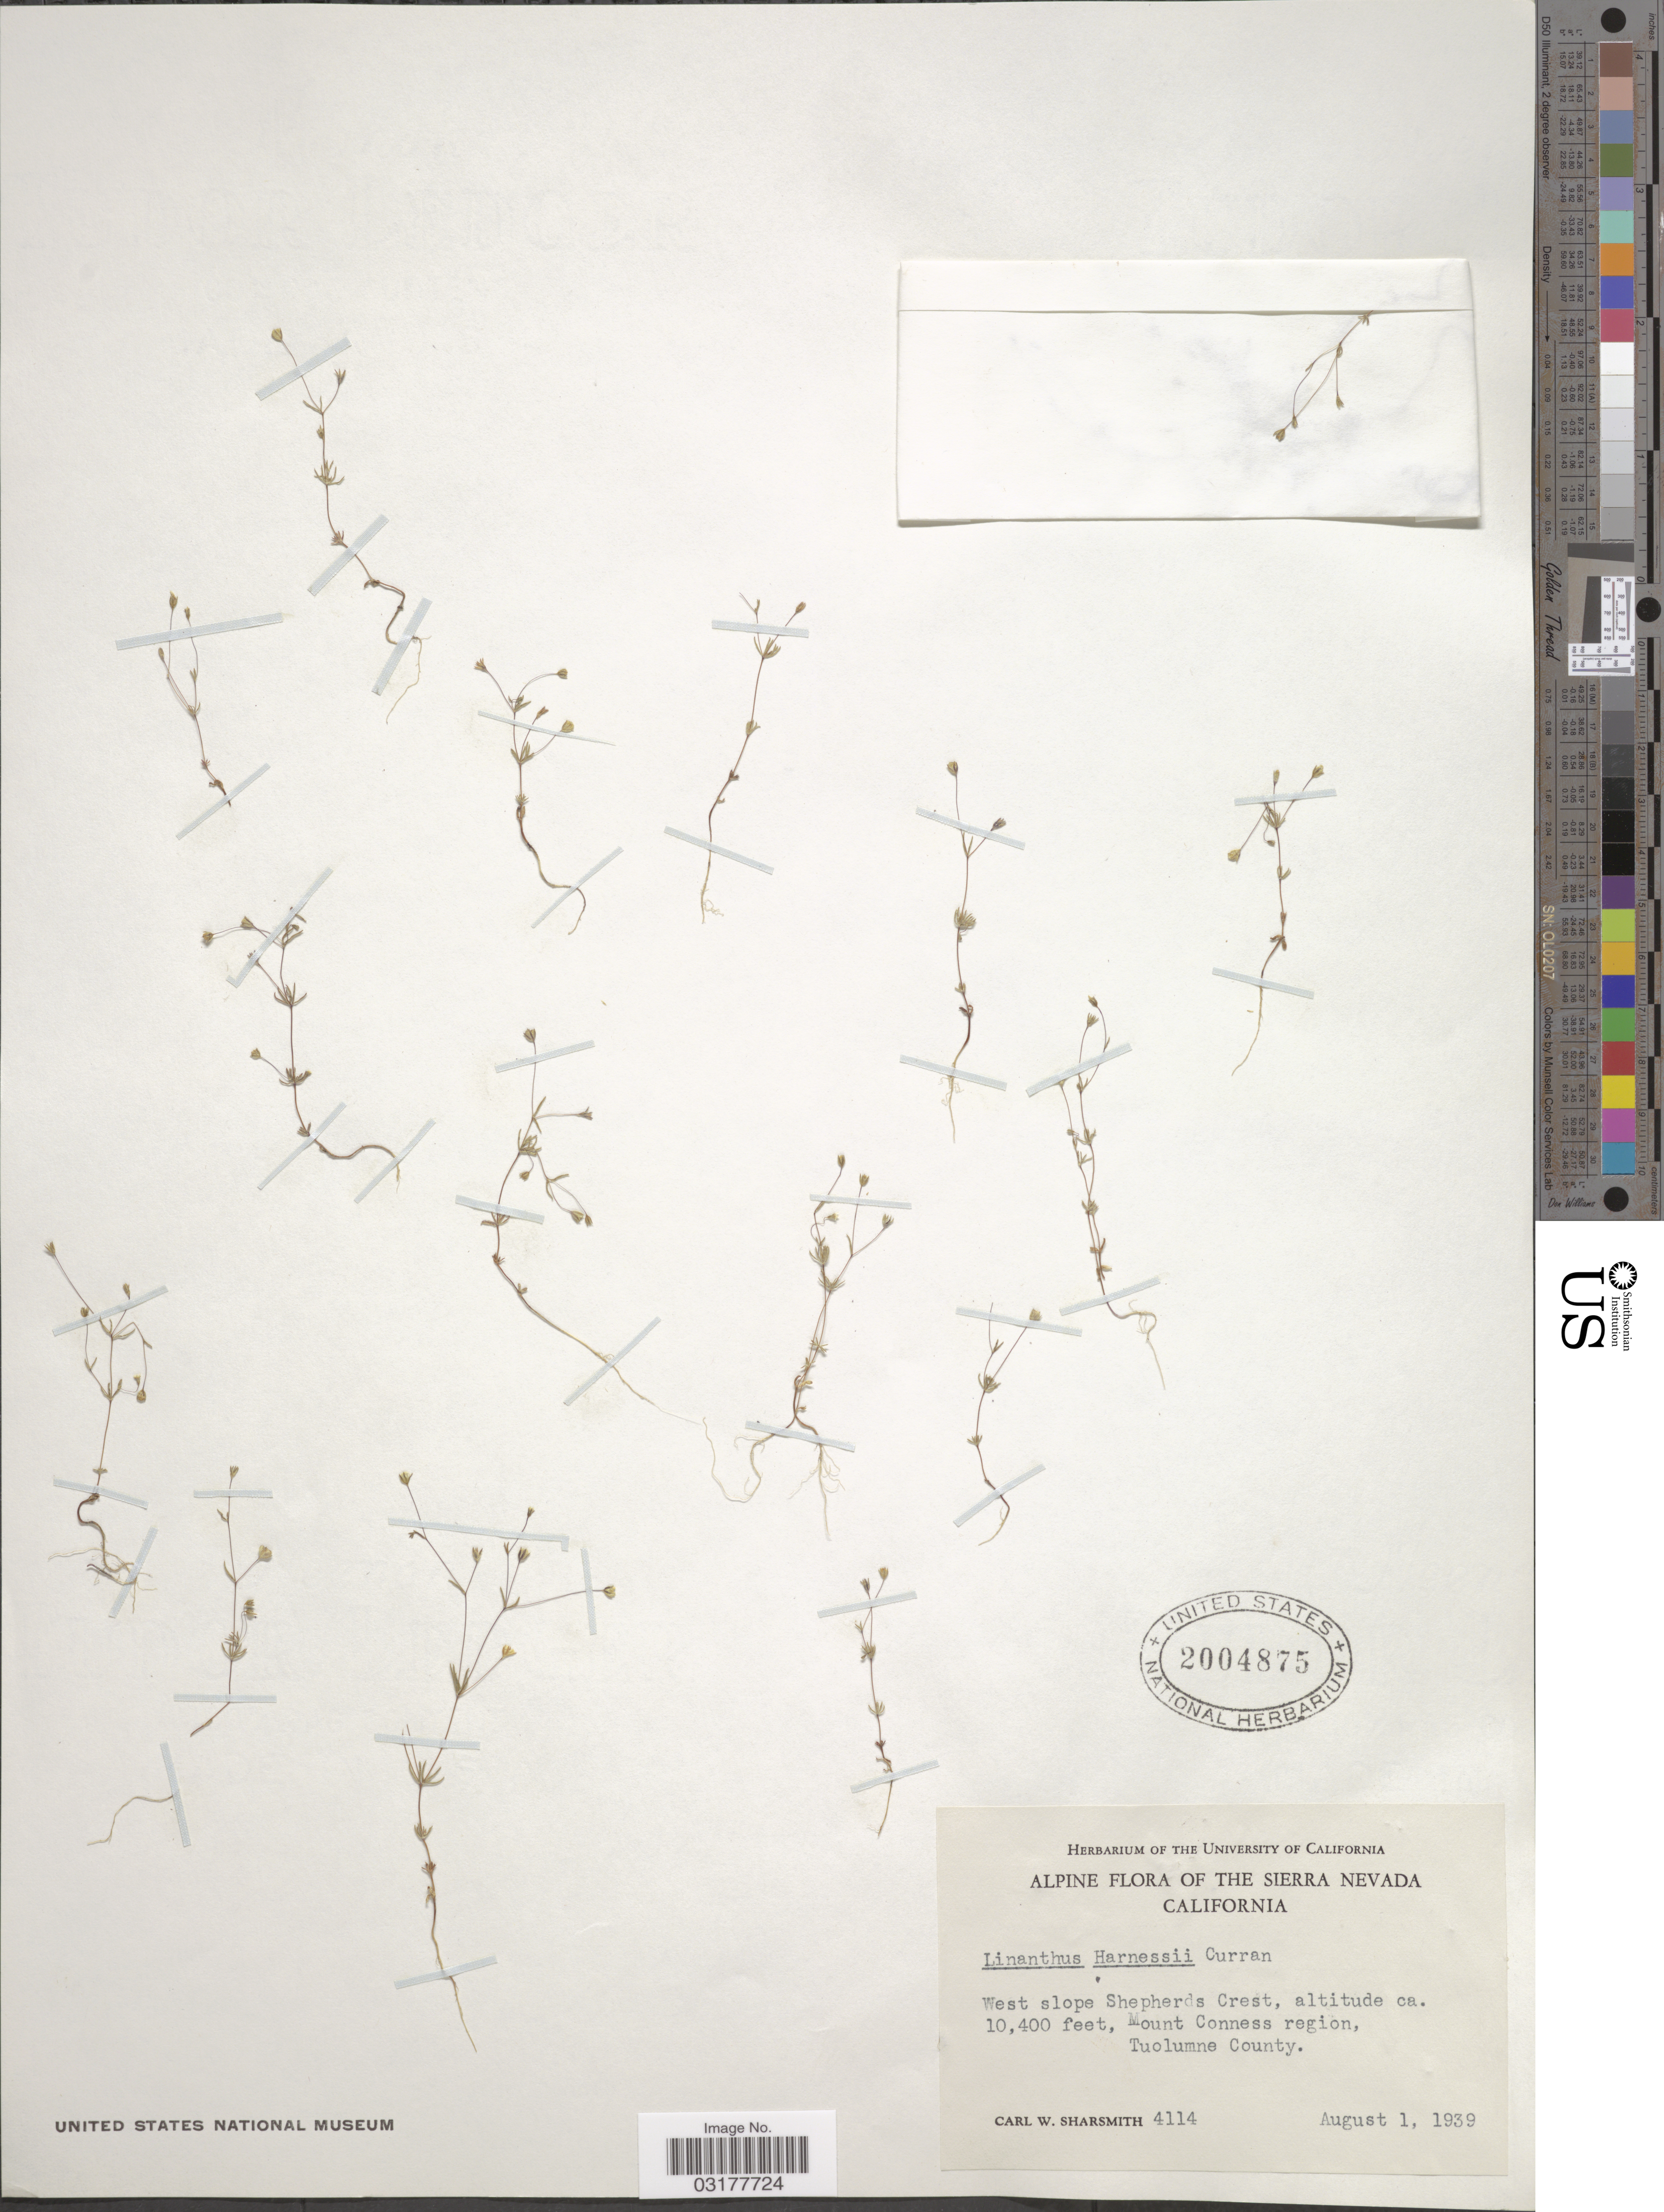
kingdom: Plantae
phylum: Tracheophyta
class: Magnoliopsida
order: Ericales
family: Polemoniaceae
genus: Leptosiphon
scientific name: Leptosiphon harknessii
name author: (Curran) J.M. Porter & L.A. Johnson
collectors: C. Sharsmith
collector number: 4114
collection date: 1939-08-01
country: United States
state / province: California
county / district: Tuolumne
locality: Alpine Flora of the Sierra Nevada. West slope Shepherds Crest. Mount Conness region, Tuolumne County.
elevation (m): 3170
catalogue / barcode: US 2004875